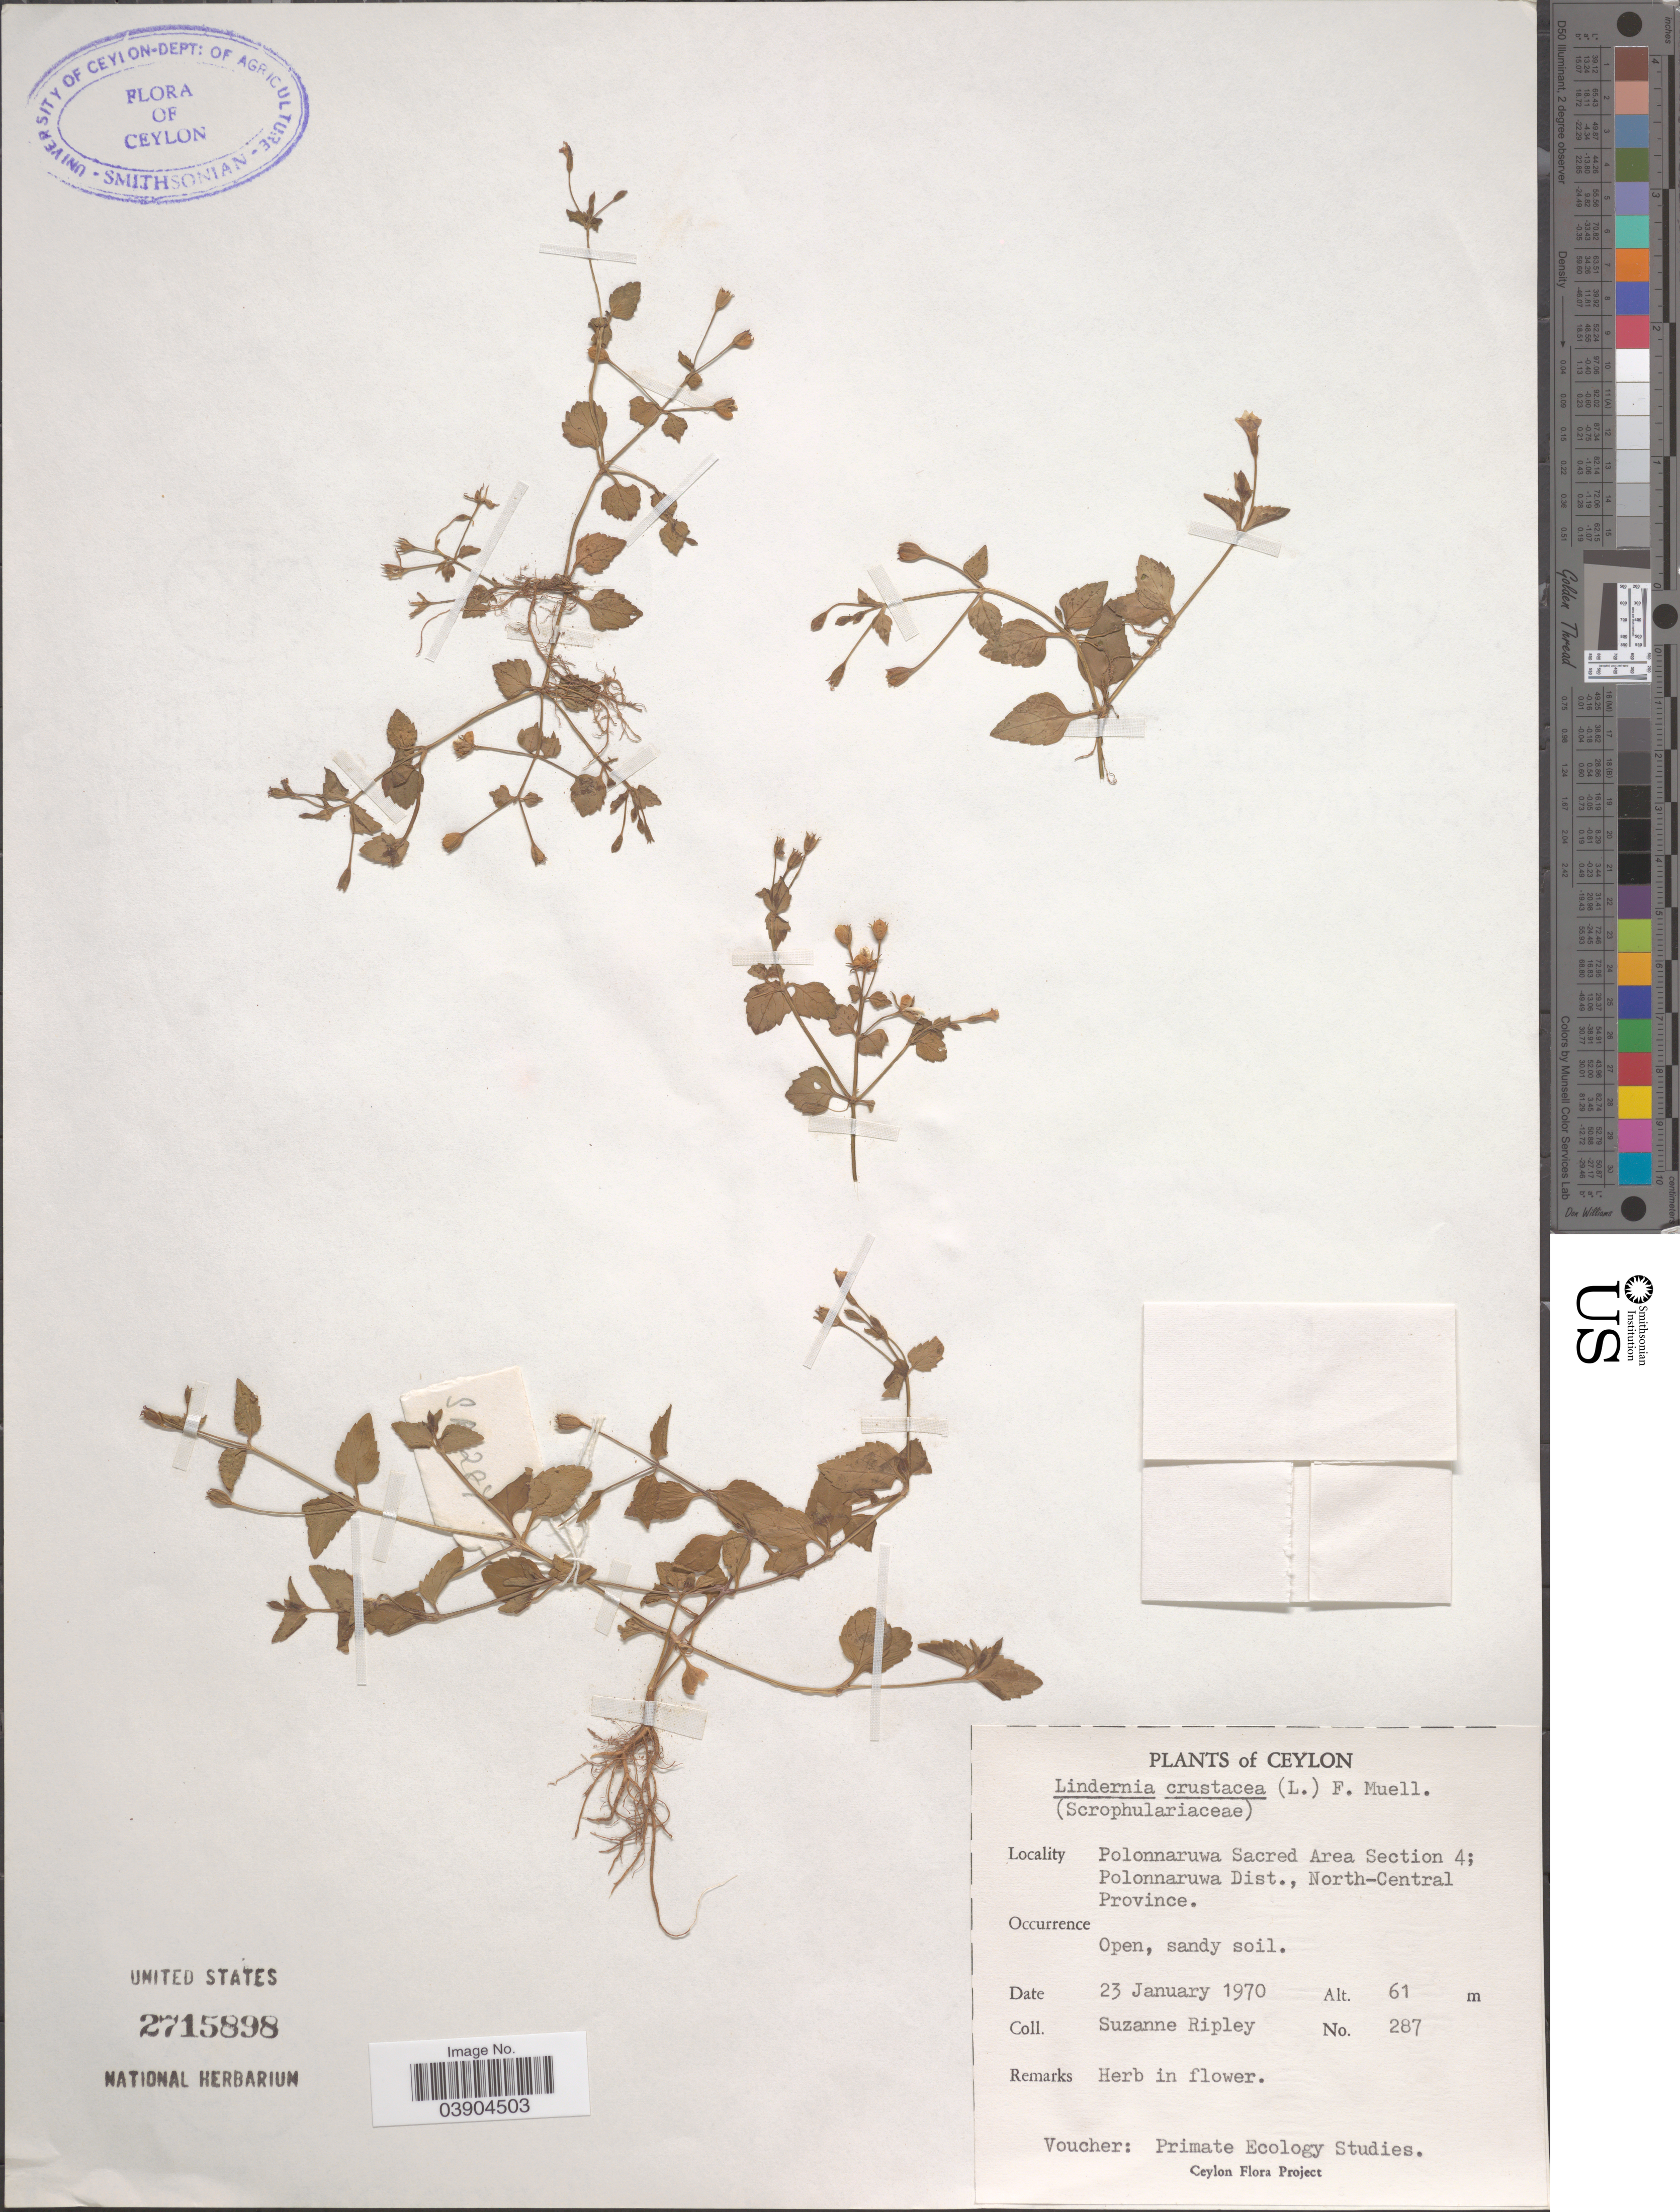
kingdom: Plantae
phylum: Tracheophyta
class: Magnoliopsida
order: Lamiales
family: Linderniaceae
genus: Lindernia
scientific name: Lindernia crustacea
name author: (L.) F. Muell.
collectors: S. Ripley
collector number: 287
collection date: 1970-01-23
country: Sri Lanka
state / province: North Central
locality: Ceylon. Polonnaruwa Sacred Area Section 4; Polonnaruwa Dist.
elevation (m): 61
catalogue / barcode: US 2715898